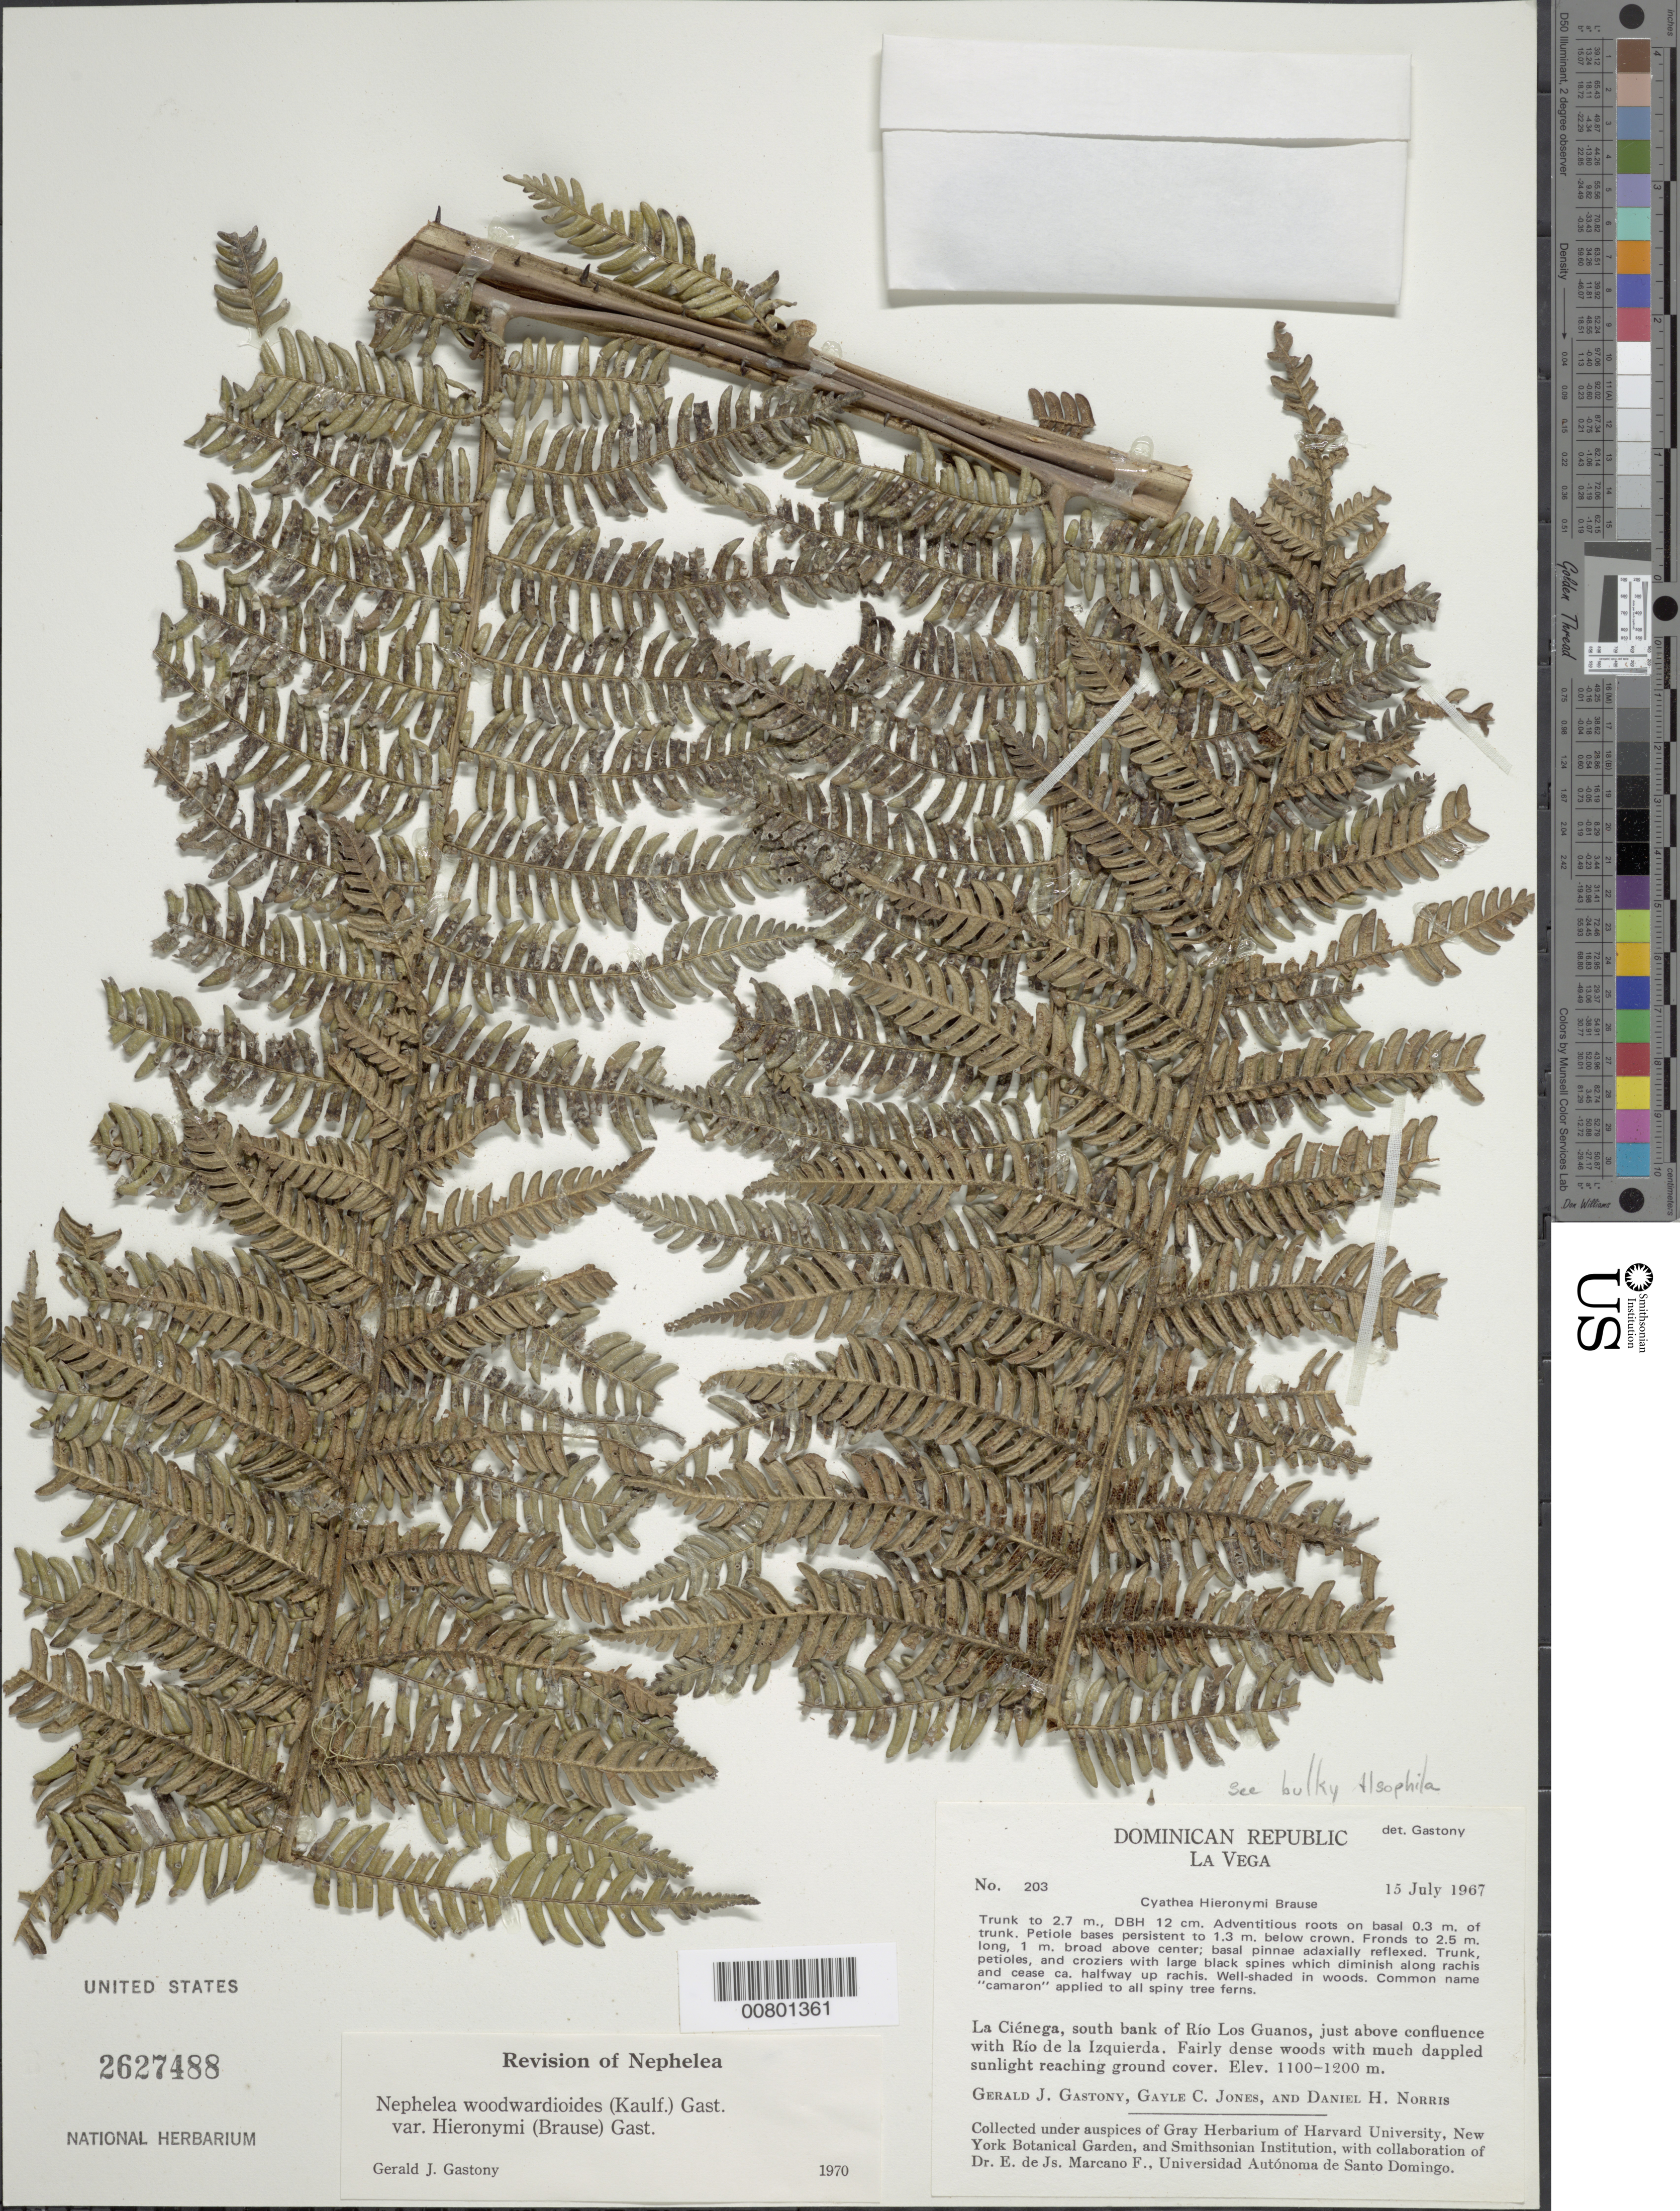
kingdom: Plantae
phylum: Tracheophyta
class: Polypodiopsida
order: Cyatheales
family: Cyatheaceae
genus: Alsophila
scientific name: Alsophila woodwardioides var. hieronymii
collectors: G. Gastony, G. C. Jones & D. H. Norris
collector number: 203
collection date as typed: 15 Jul 1967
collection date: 1967-07-15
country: Dominican Republic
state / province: La Vega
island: Hispaniola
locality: La Ciénega, S bank of Río Los Guanos, just above confluence with Río de la Izquierda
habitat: Fairly dense woods with much dappled sunlight reaching ground cover; well-shaded in woods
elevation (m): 1100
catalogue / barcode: US 2627488